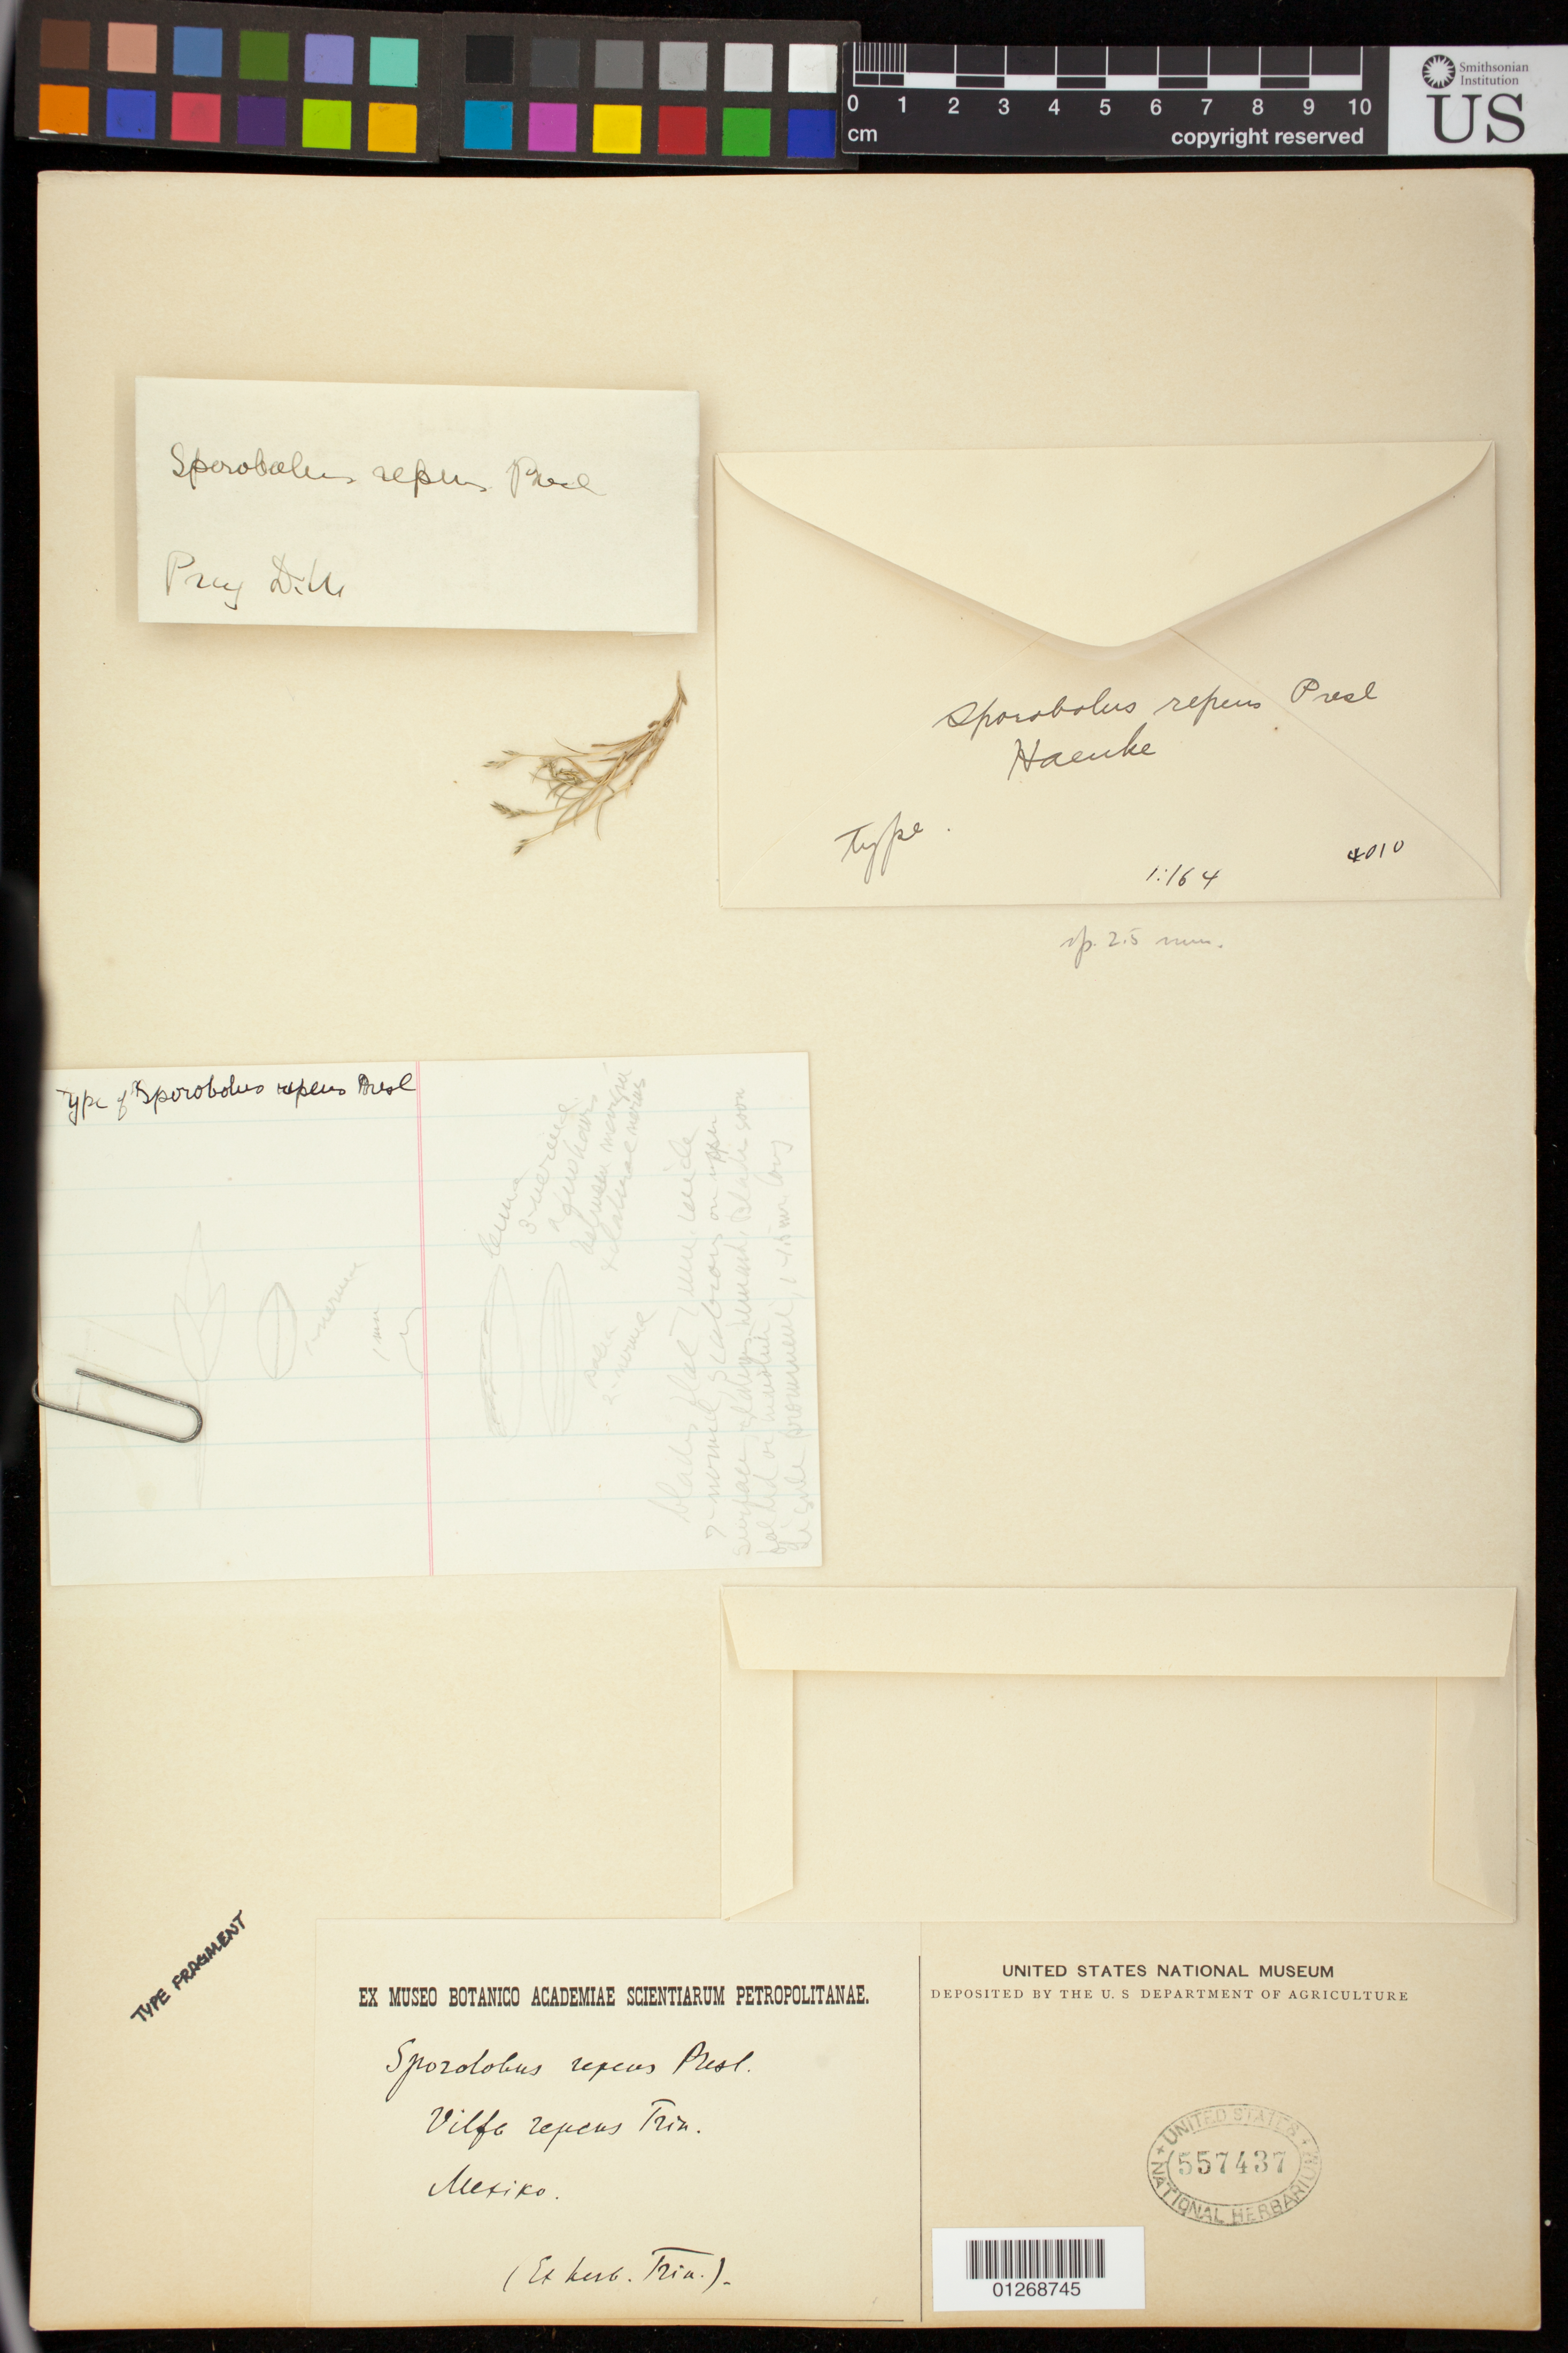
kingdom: Plantae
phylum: Tracheophyta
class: Liliopsida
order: Poales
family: Poaceae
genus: Sporobolus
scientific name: Sporobolus repens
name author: J. Presl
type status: Type Collection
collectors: T. Haenke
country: Mexico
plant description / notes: Fragmentary material of type specimen ex herb. Trin.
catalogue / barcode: US 557437